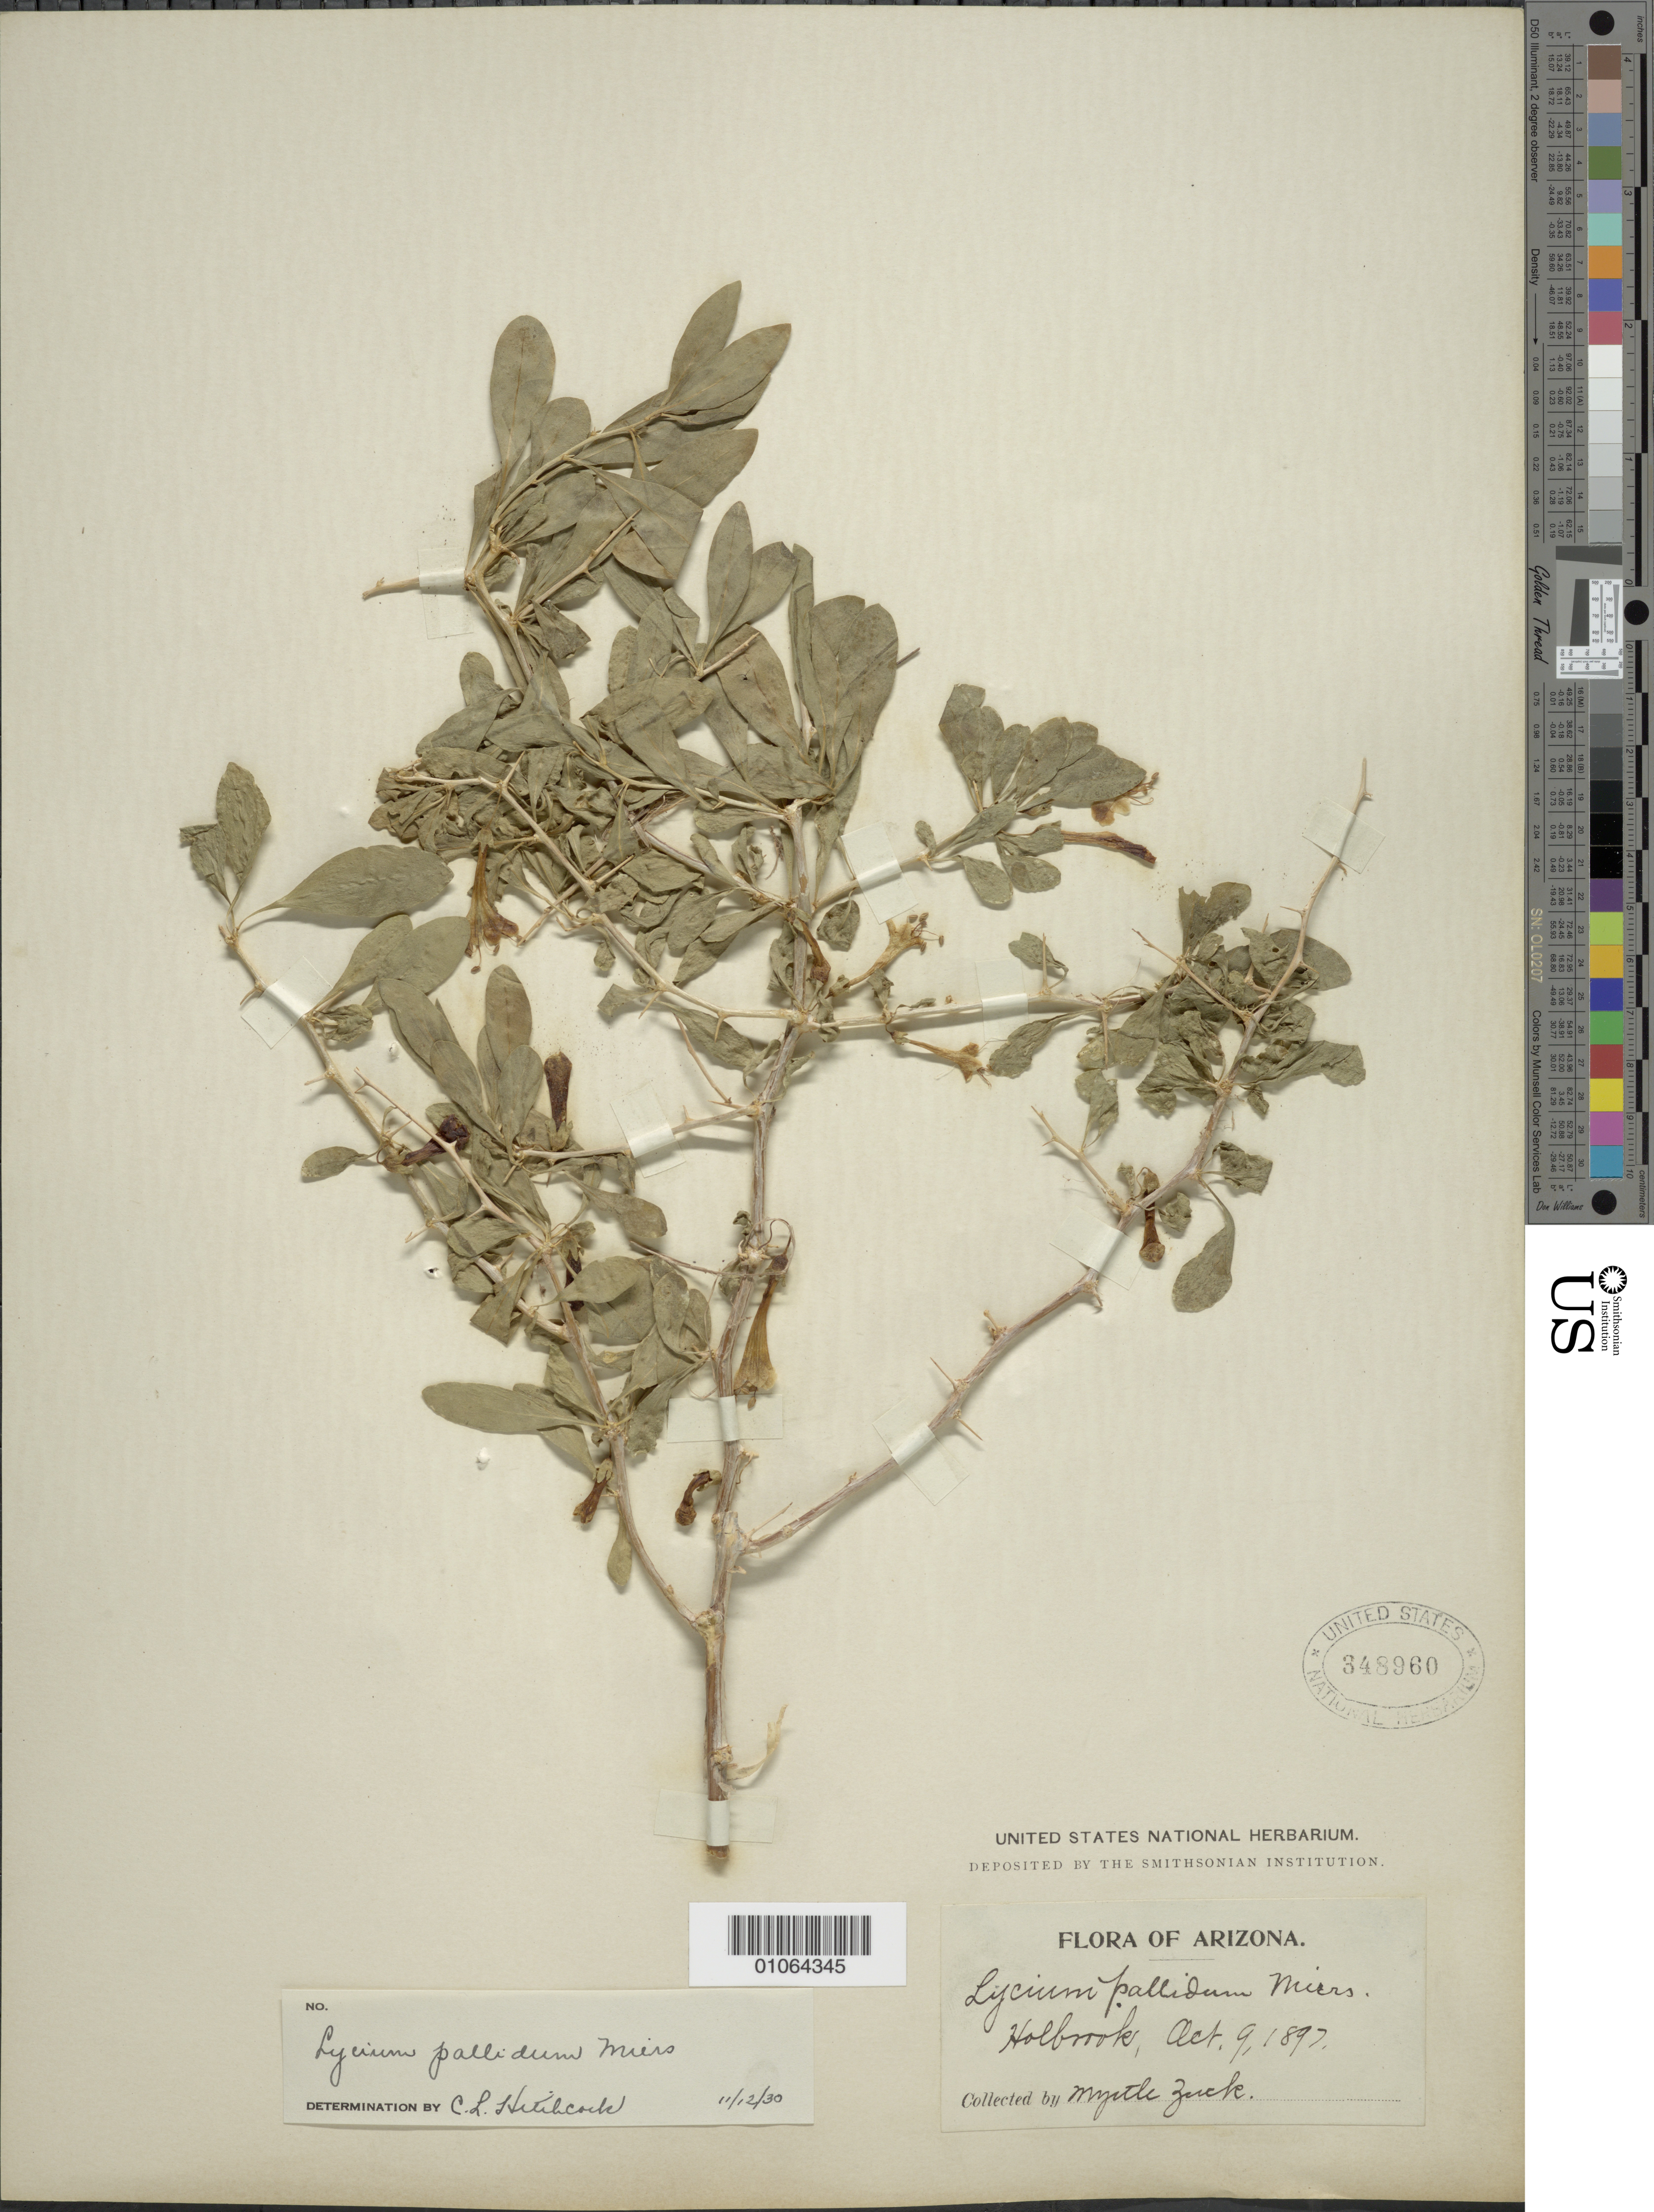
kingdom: Plantae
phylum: Tracheophyta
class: Magnoliopsida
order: Solanales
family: Solanaceae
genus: Lycium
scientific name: Lycium pallidum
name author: Miers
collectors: M. Zuck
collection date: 1897-10-09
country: United States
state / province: Arizona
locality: Holbrook.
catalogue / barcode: US 348960